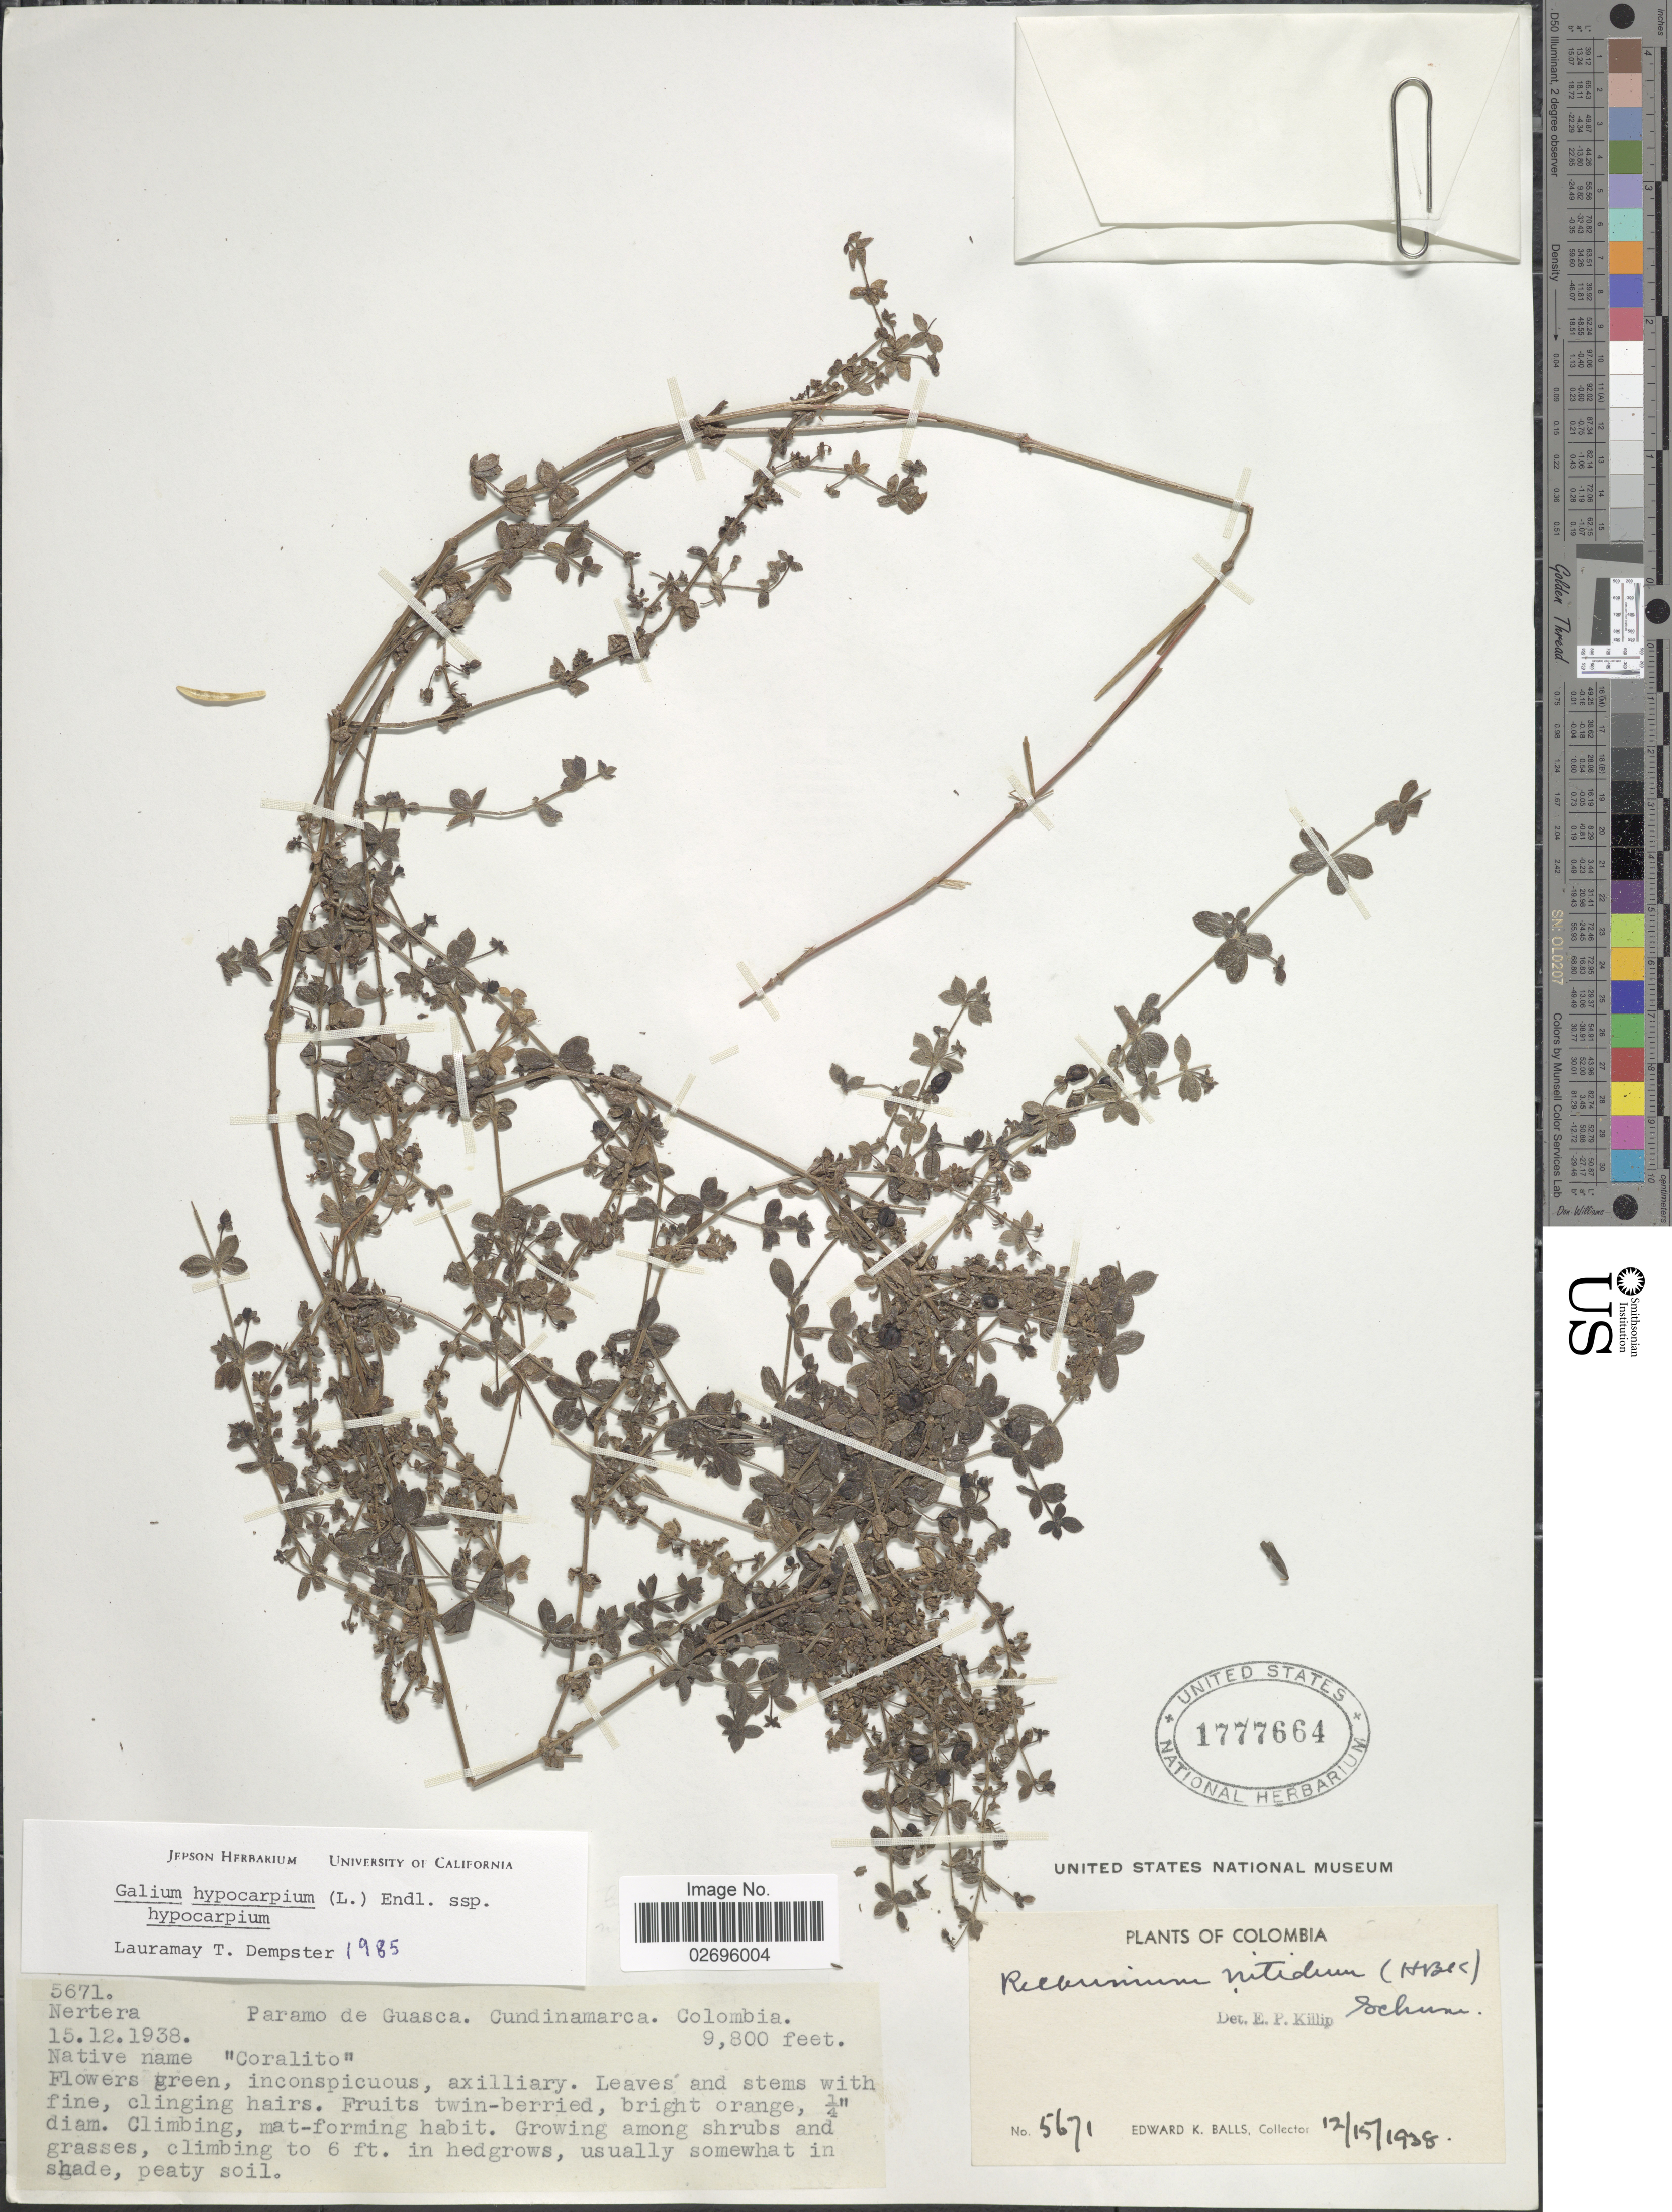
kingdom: Plantae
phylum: Tracheophyta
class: Magnoliopsida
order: Gentianales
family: Rubiaceae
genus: Galium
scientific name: Galium hypocarpium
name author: (L.) Endl. ex Griseb.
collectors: E. K. Balls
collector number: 5671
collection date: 1938-12-15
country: Colombia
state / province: Cundinamarca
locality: Paramo de Giasca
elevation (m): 2987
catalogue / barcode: US 1777664